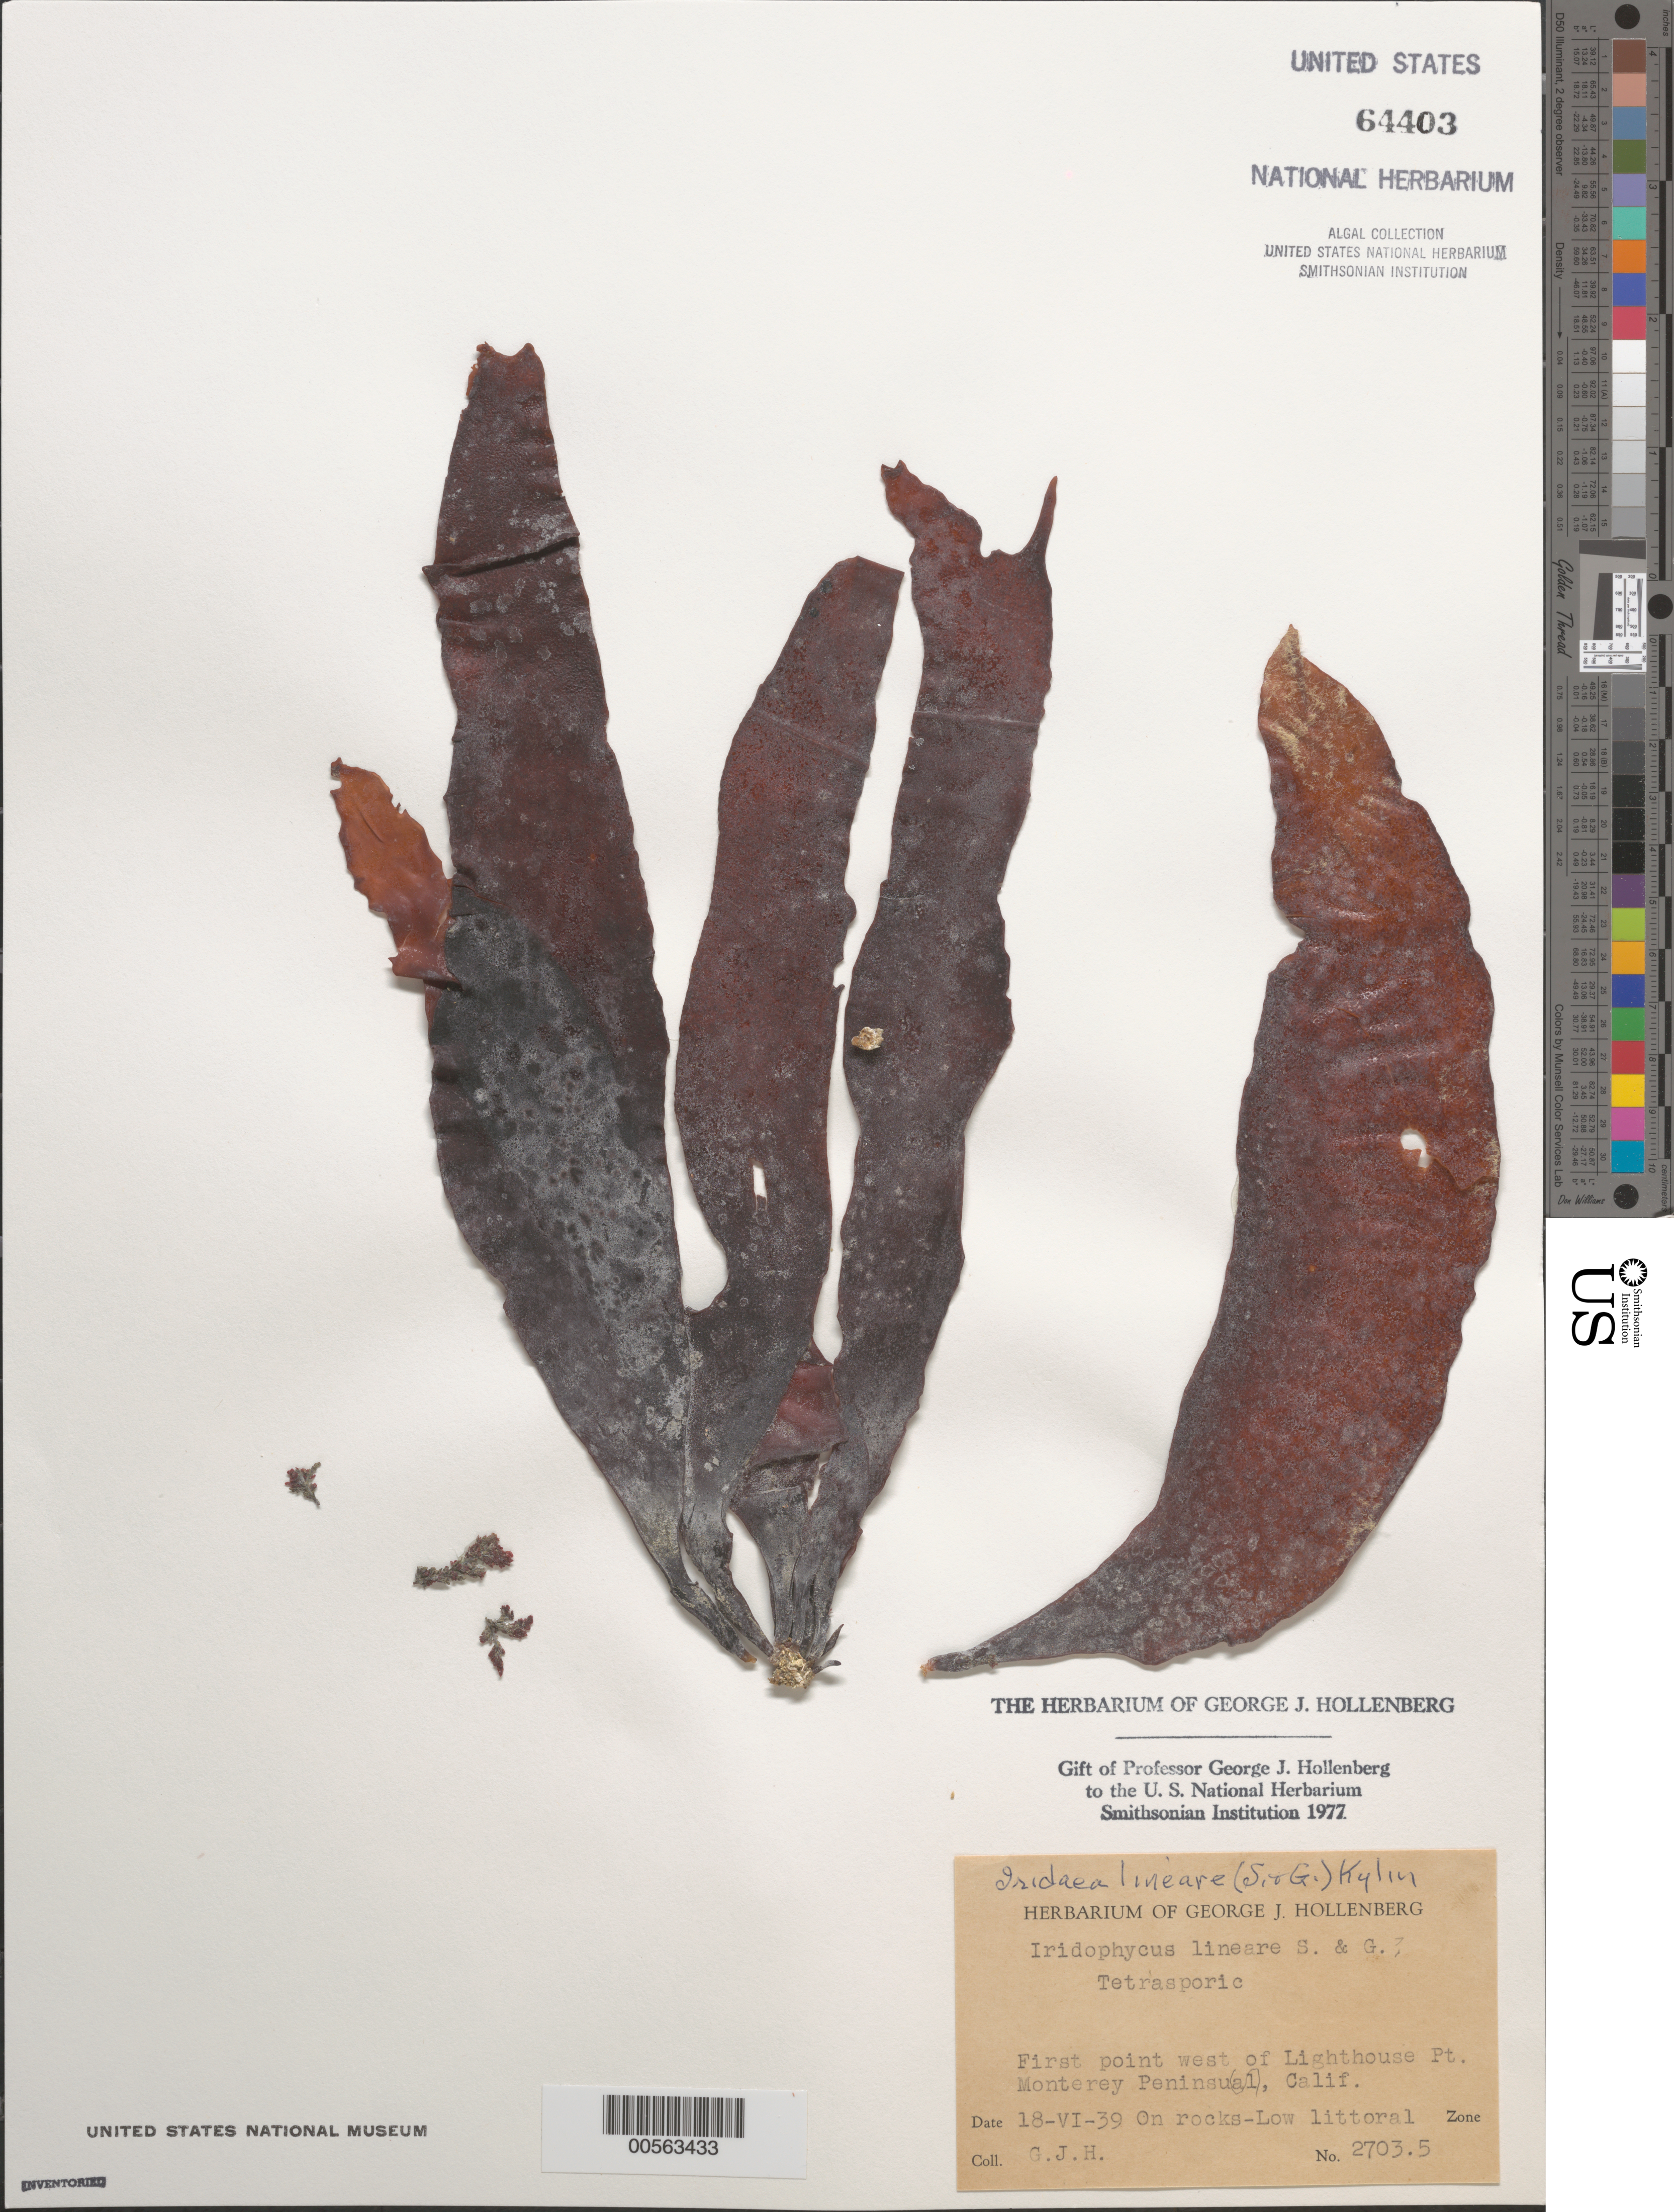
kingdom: Plantae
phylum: Rhodophyta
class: Florideophyceae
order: Gigartinales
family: Gigartinaceae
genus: Mazzaella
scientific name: Mazzaella linearis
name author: (Setchell & N.L. Gardner) Fredericq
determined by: Algae name updating Project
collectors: G. Hollenberg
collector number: GJH 2703.5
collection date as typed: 18 Jun 1939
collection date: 1939-06-18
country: United States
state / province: California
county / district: Monterey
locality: Monterey Peninsula, first point west of Lighthouse Point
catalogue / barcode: US 64403